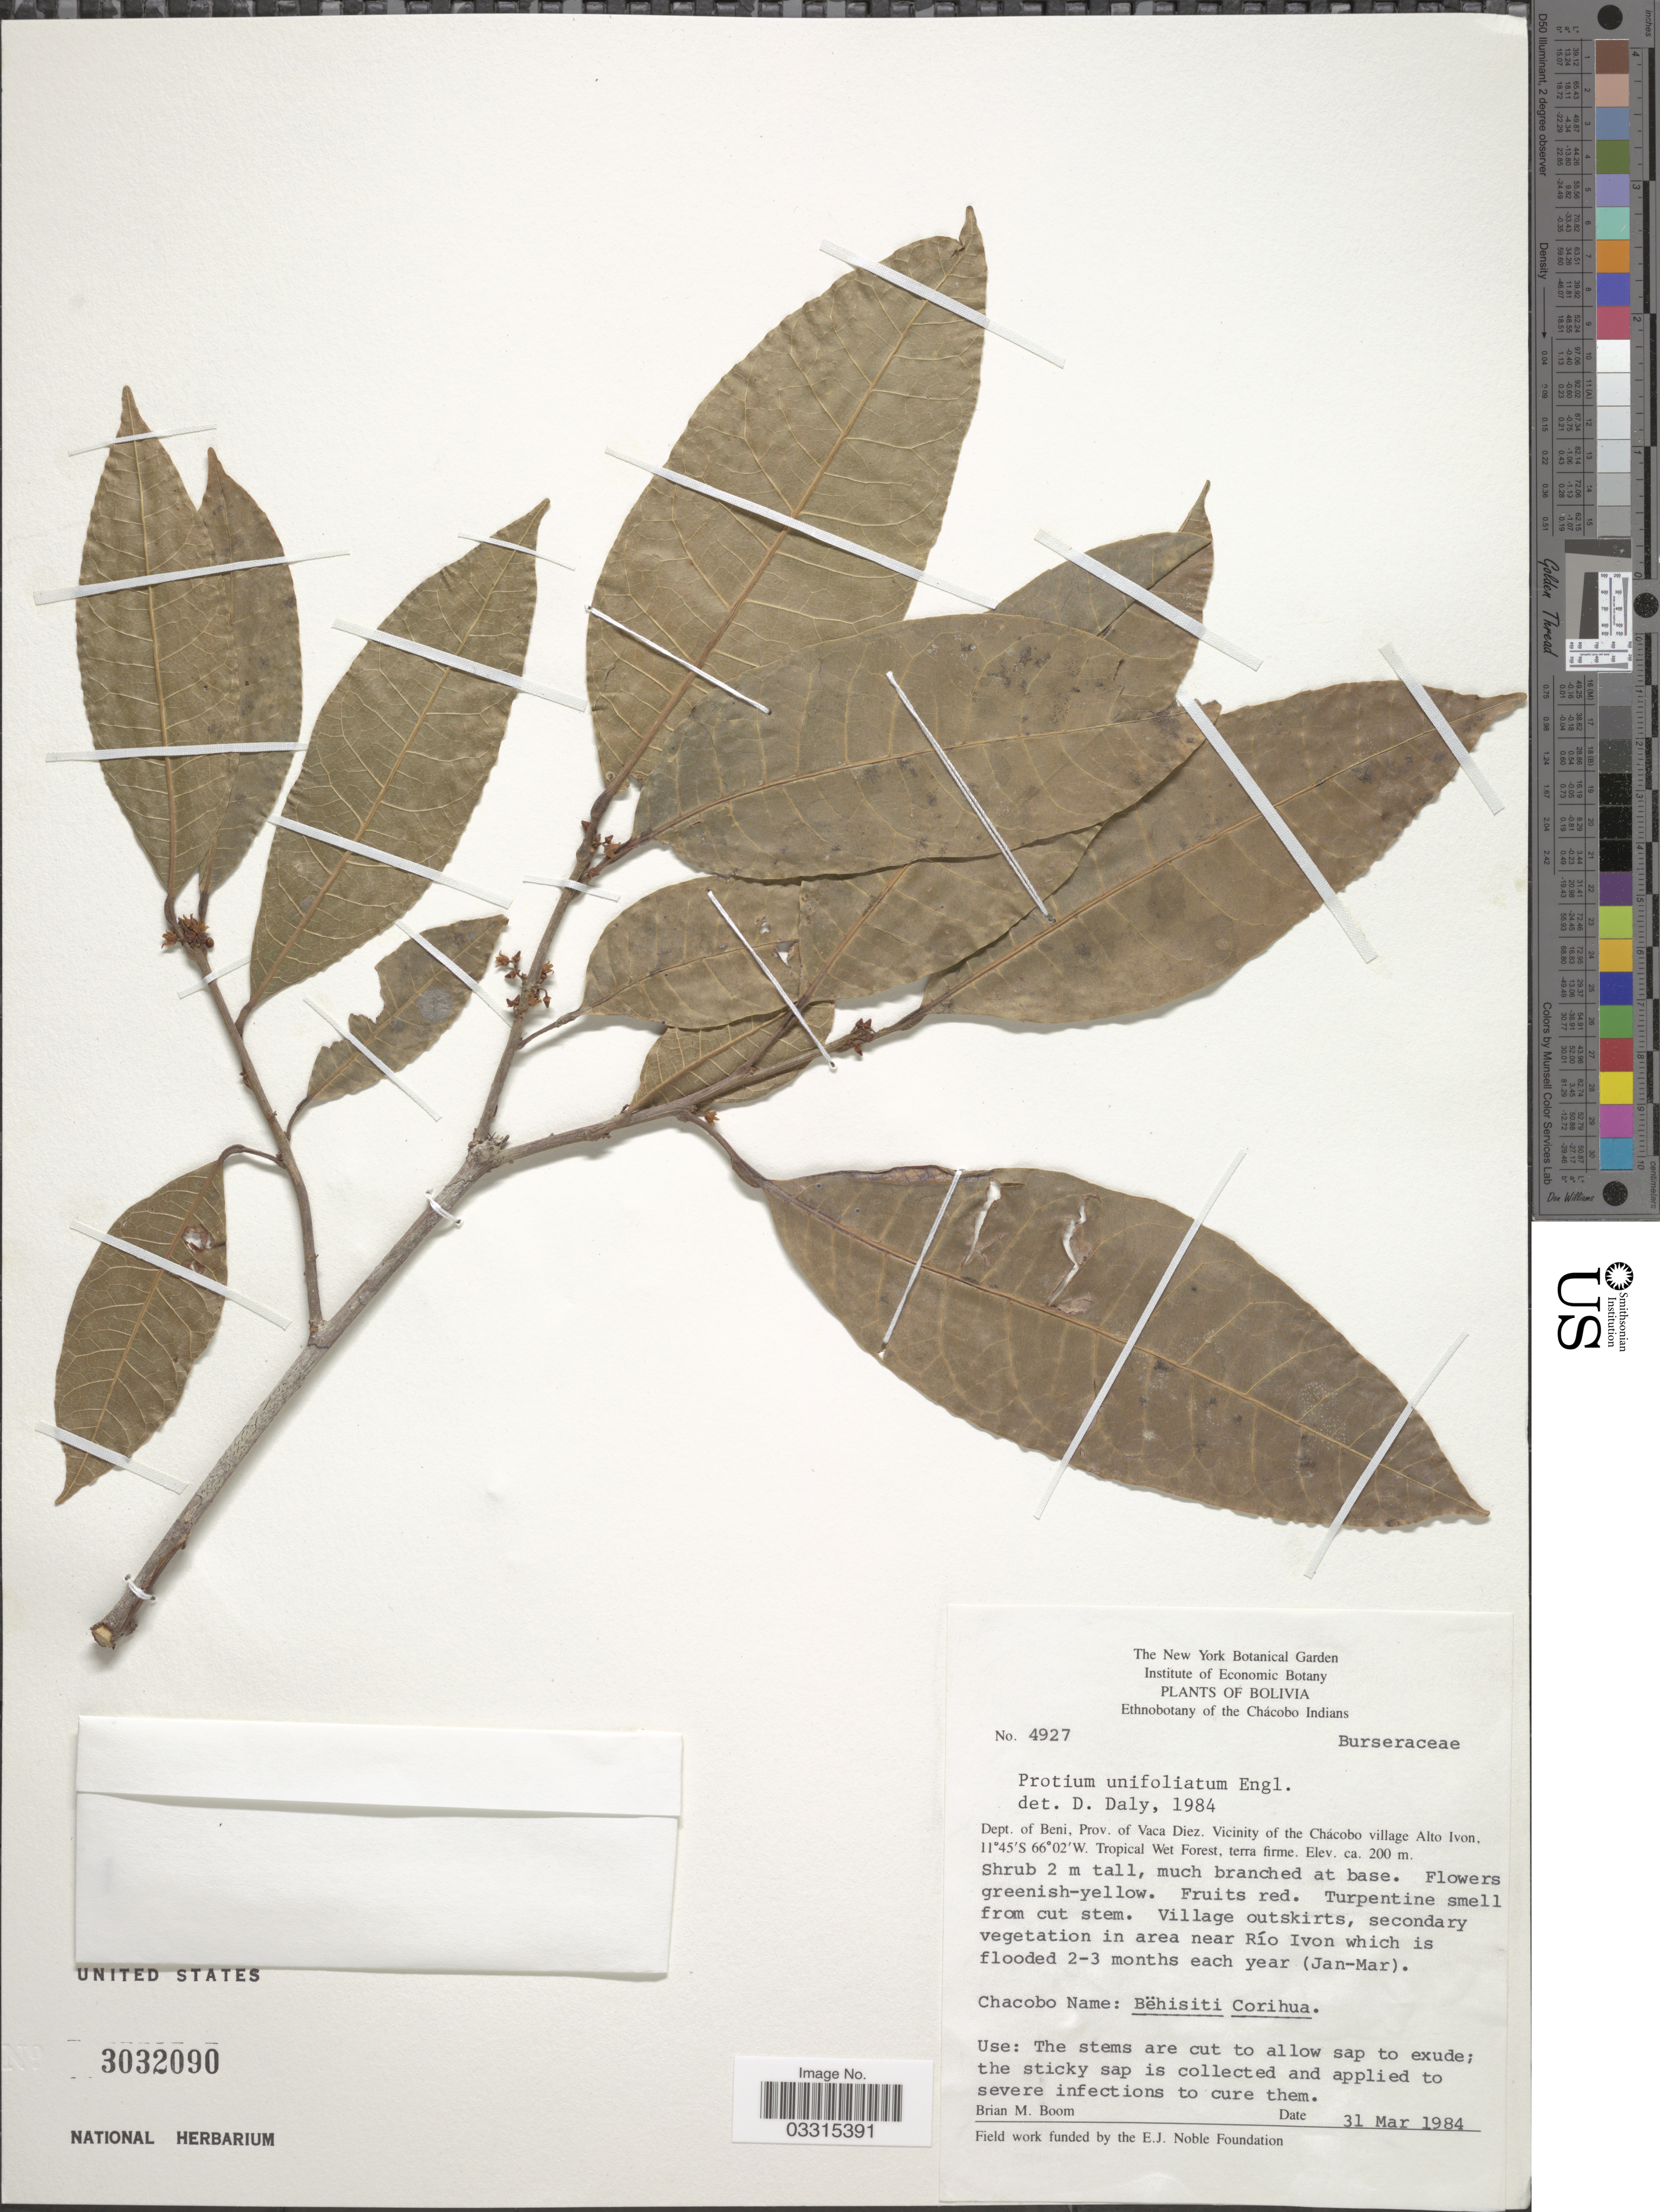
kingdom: Plantae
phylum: Tracheophyta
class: Magnoliopsida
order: Sapindales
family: Burseraceae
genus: Protium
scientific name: Protium unifoliolatum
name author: Engl.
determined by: Daly, D. C.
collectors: B. M. Boom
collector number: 4927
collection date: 1984-03-31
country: Bolivia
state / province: Beni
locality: Dept. of Beni, Prov. of Vaca Diez. Vicinity of the Chácobo village Alto Ivon.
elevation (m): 200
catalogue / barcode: US 3032090